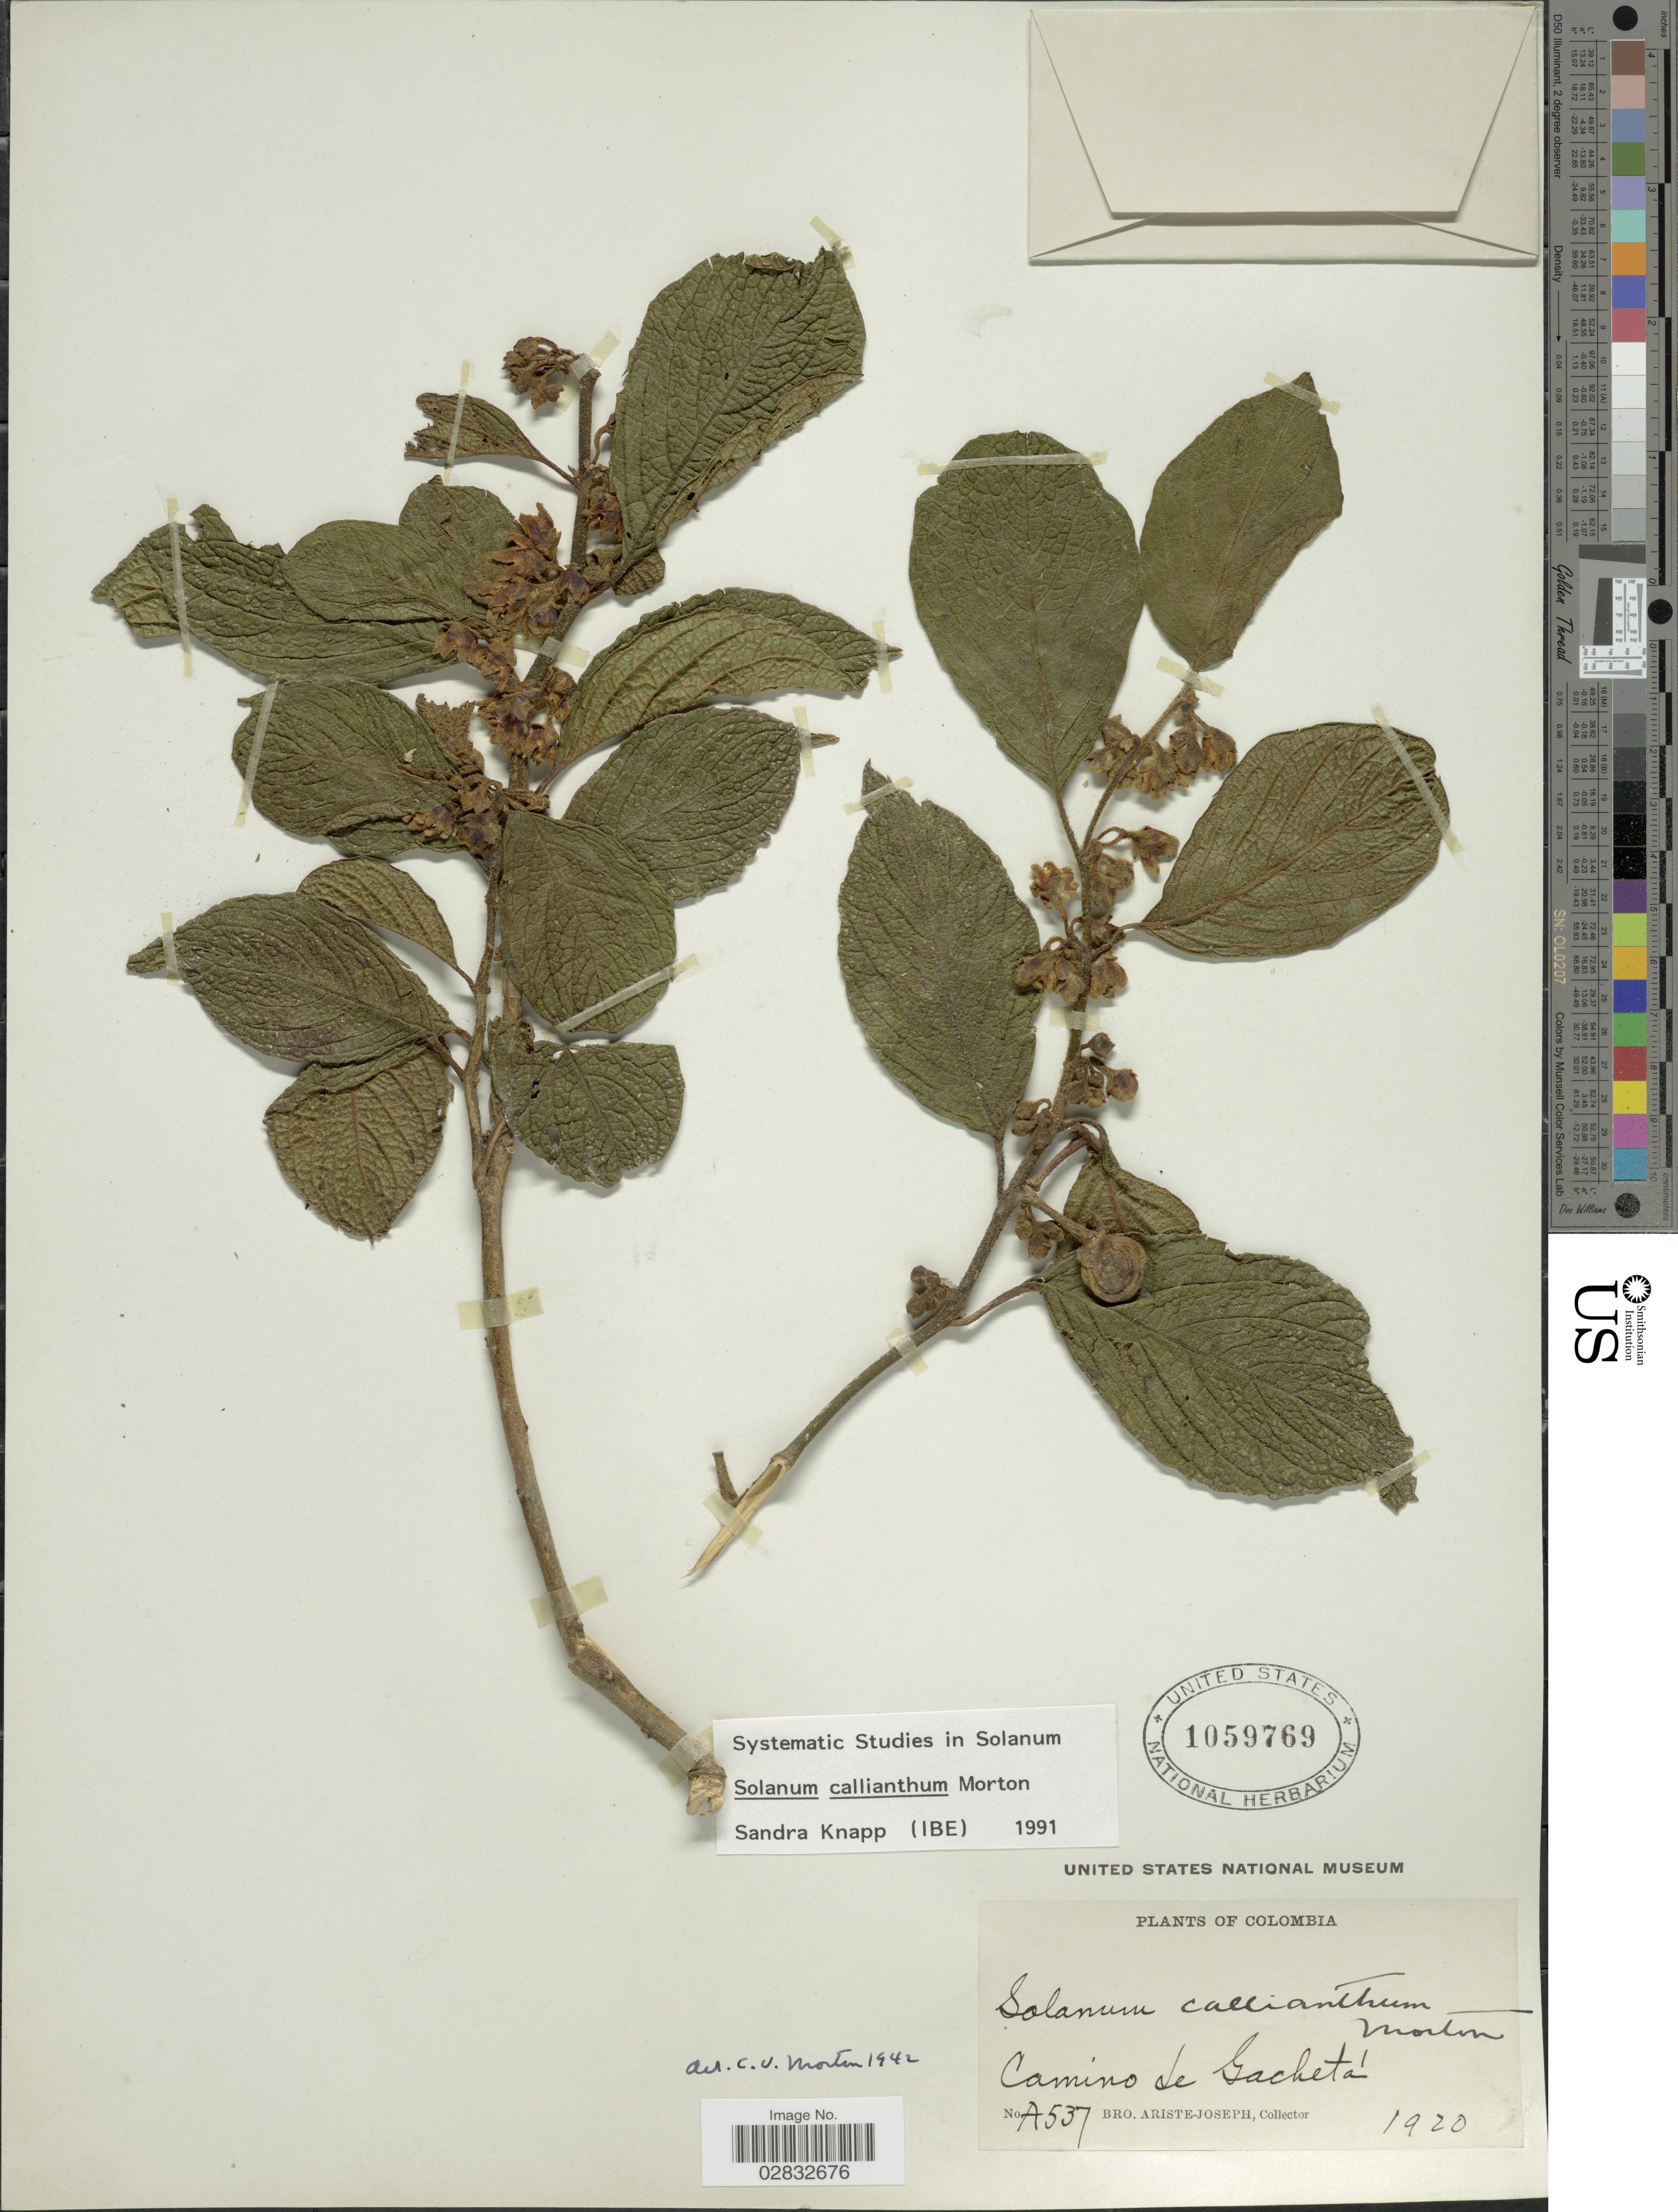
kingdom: Plantae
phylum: Tracheophyta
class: Magnoliopsida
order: Solanales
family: Solanaceae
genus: Solanum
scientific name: Solanum callianthum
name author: C.V. Morton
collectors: Bro. Ariste-Joseph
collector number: A537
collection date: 1920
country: Colombia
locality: Camino de Gacheta.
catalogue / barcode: US 1059769